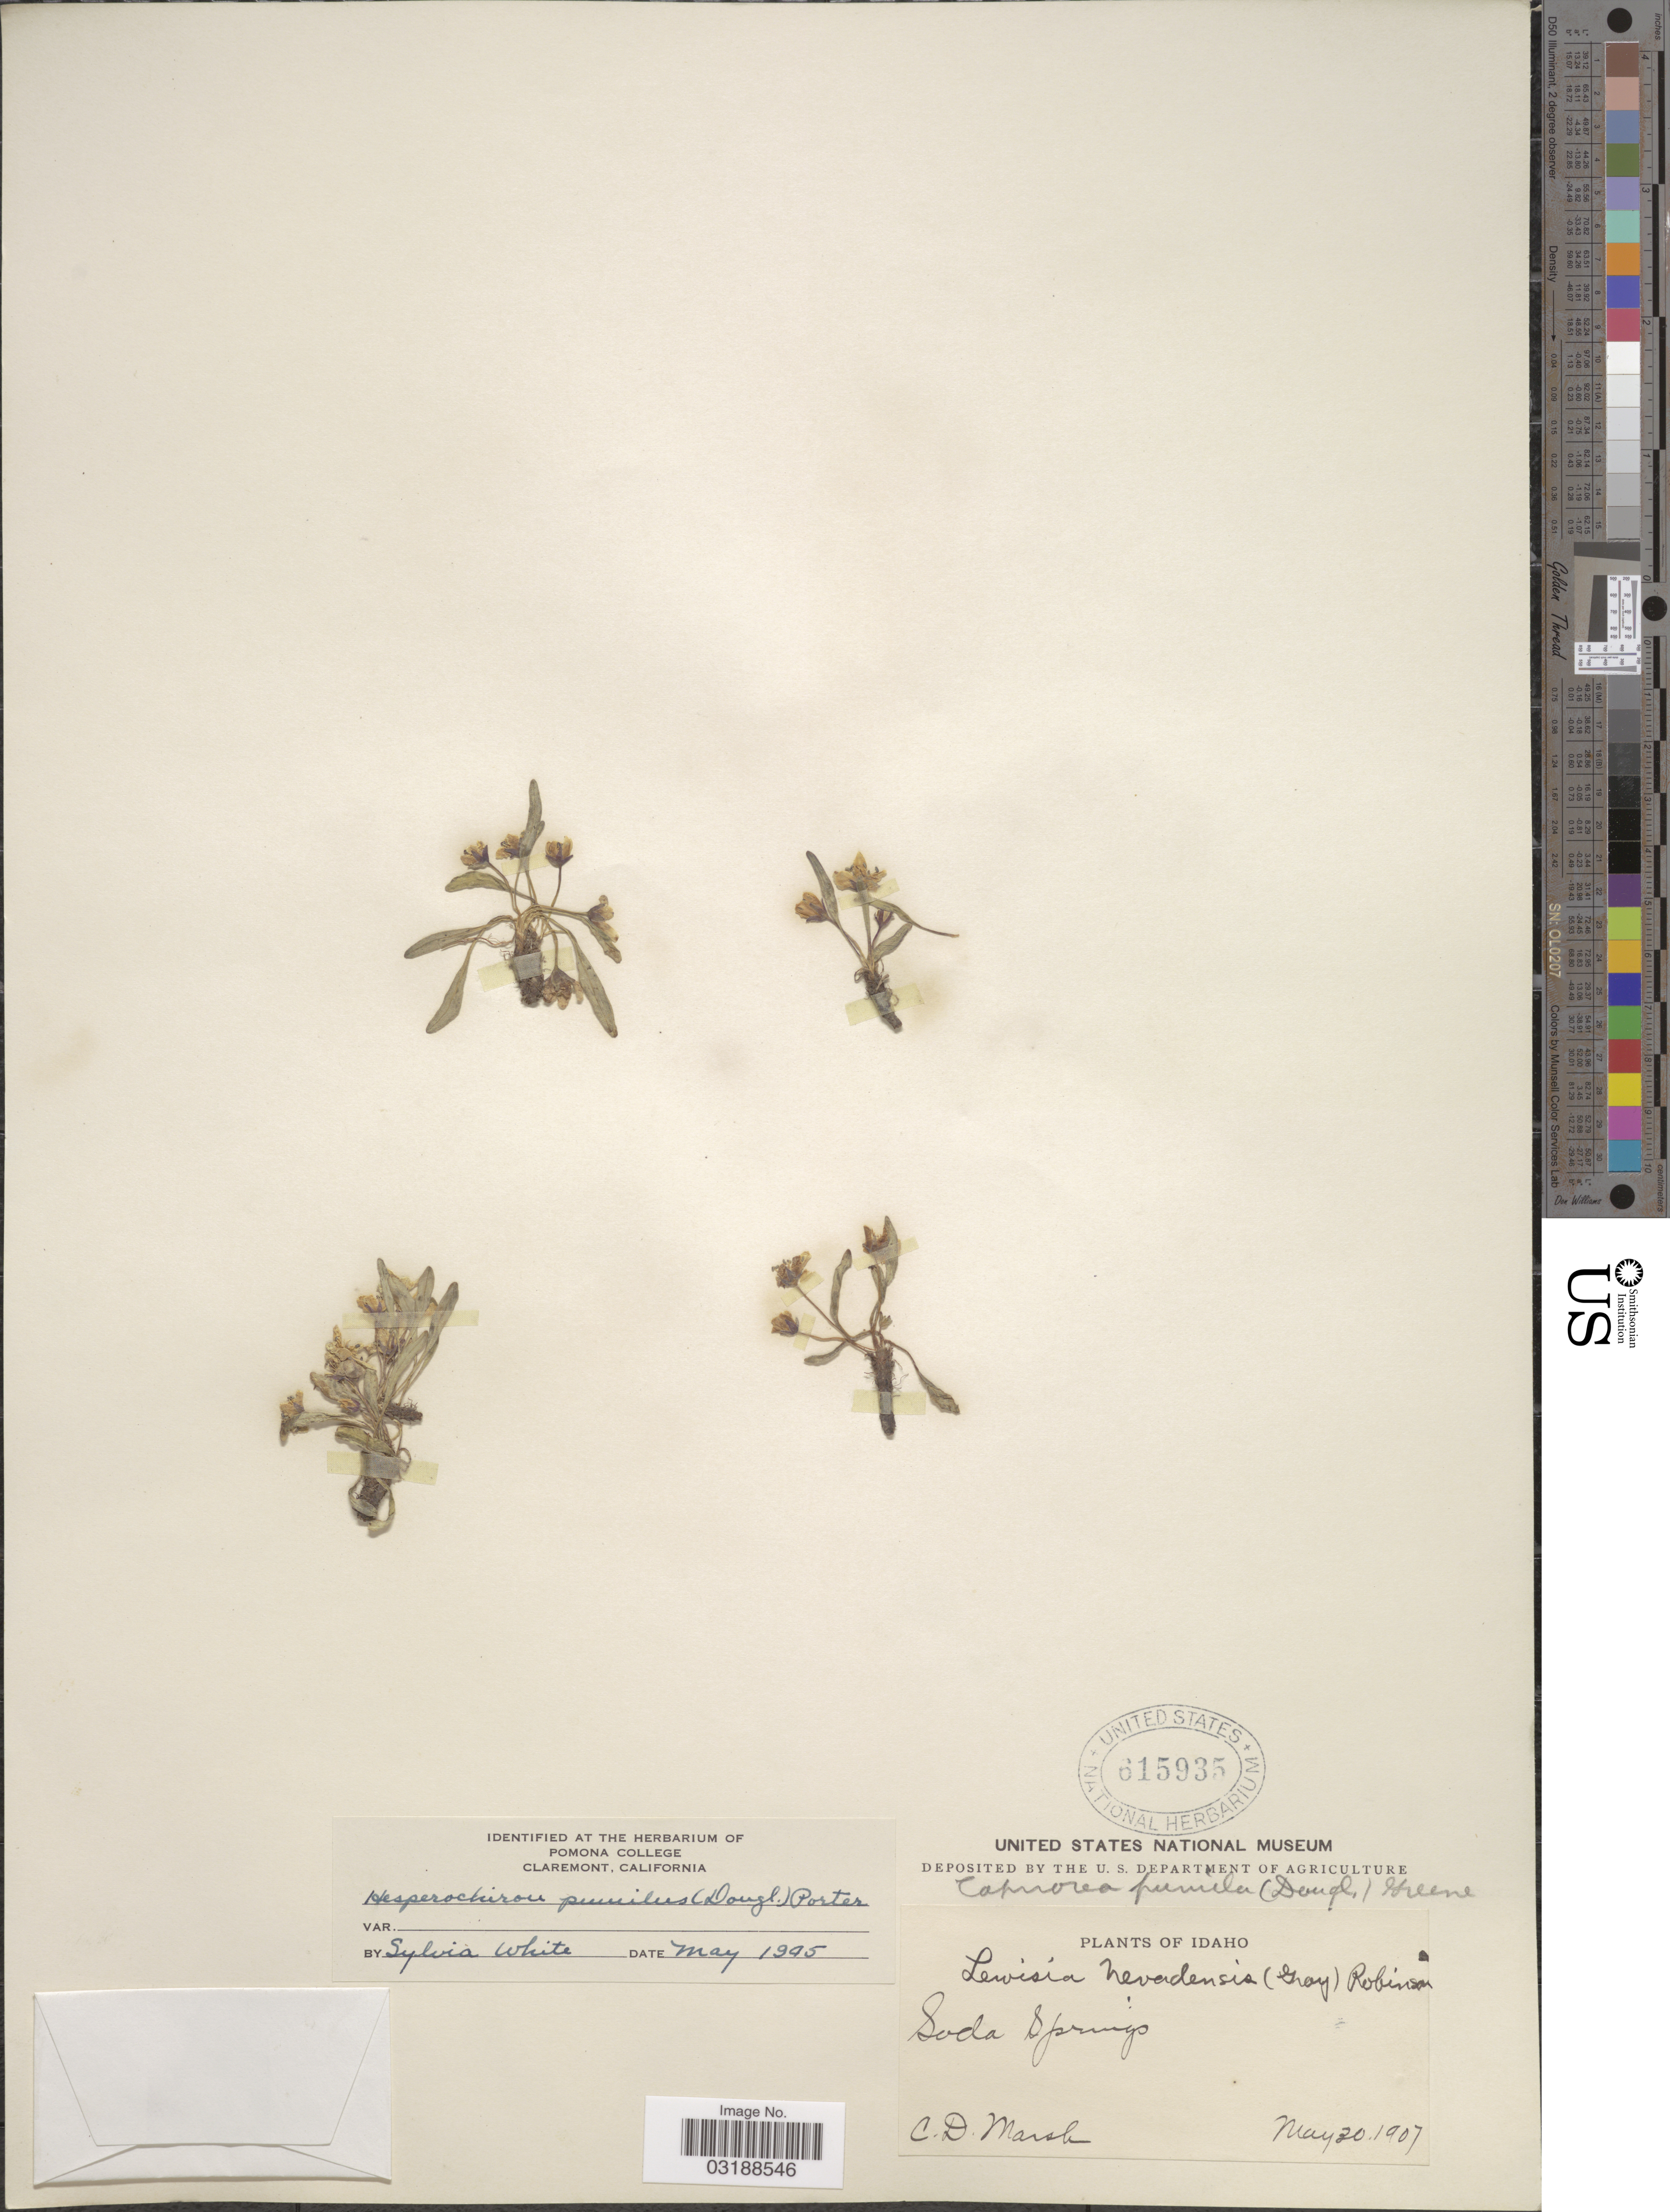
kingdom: Plantae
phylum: Tracheophyta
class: Magnoliopsida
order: Boraginales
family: Hydrophyllaceae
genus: Hesperochiron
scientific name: Hesperochiron pumilus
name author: (Griseb.) Porter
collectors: C. D. Marsh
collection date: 1907-05-20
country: United States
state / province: Idaho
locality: Soda Springs.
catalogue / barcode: US 615935